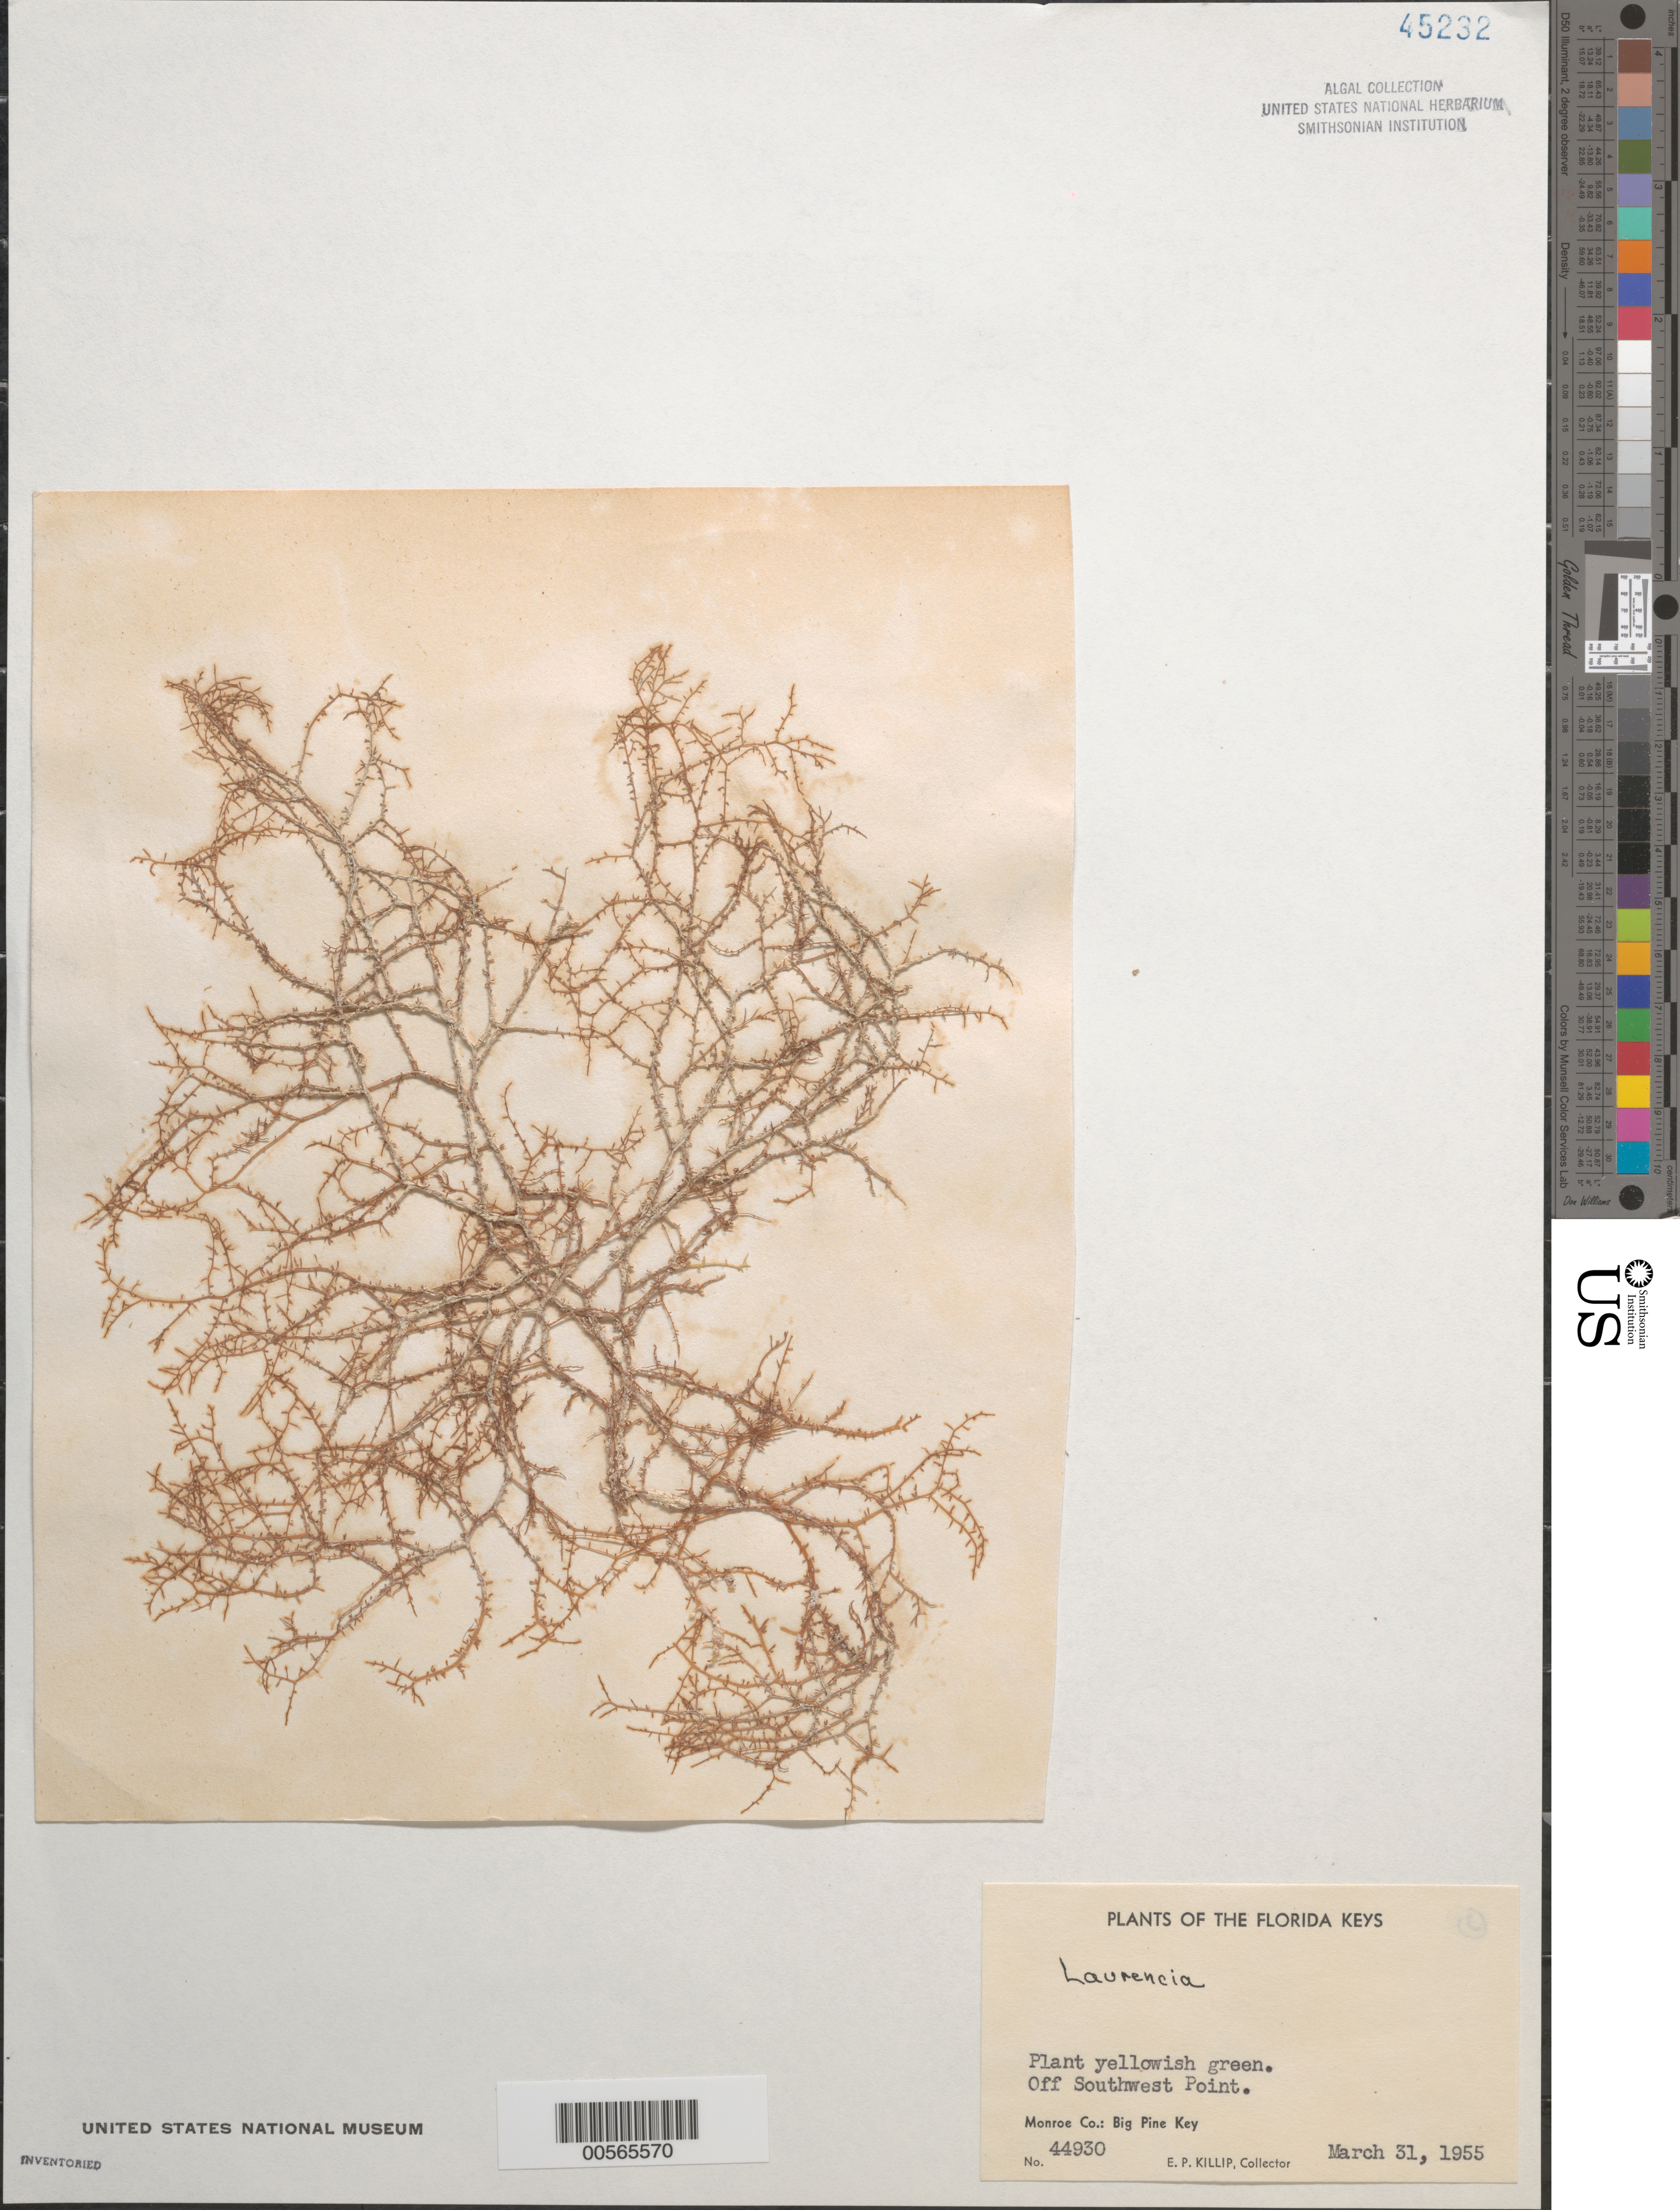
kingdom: Plantae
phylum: Rhodophyta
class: Florideophyceae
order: Ceramiales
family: Rhodomelaceae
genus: Laurencia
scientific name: Laurencia sp.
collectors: E. P. Killip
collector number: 44930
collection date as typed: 31 Mar 1955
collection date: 1955-03-31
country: United States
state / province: Florida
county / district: Monroe County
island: Big Pine Key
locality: Off Southwest Point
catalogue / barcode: US 45232